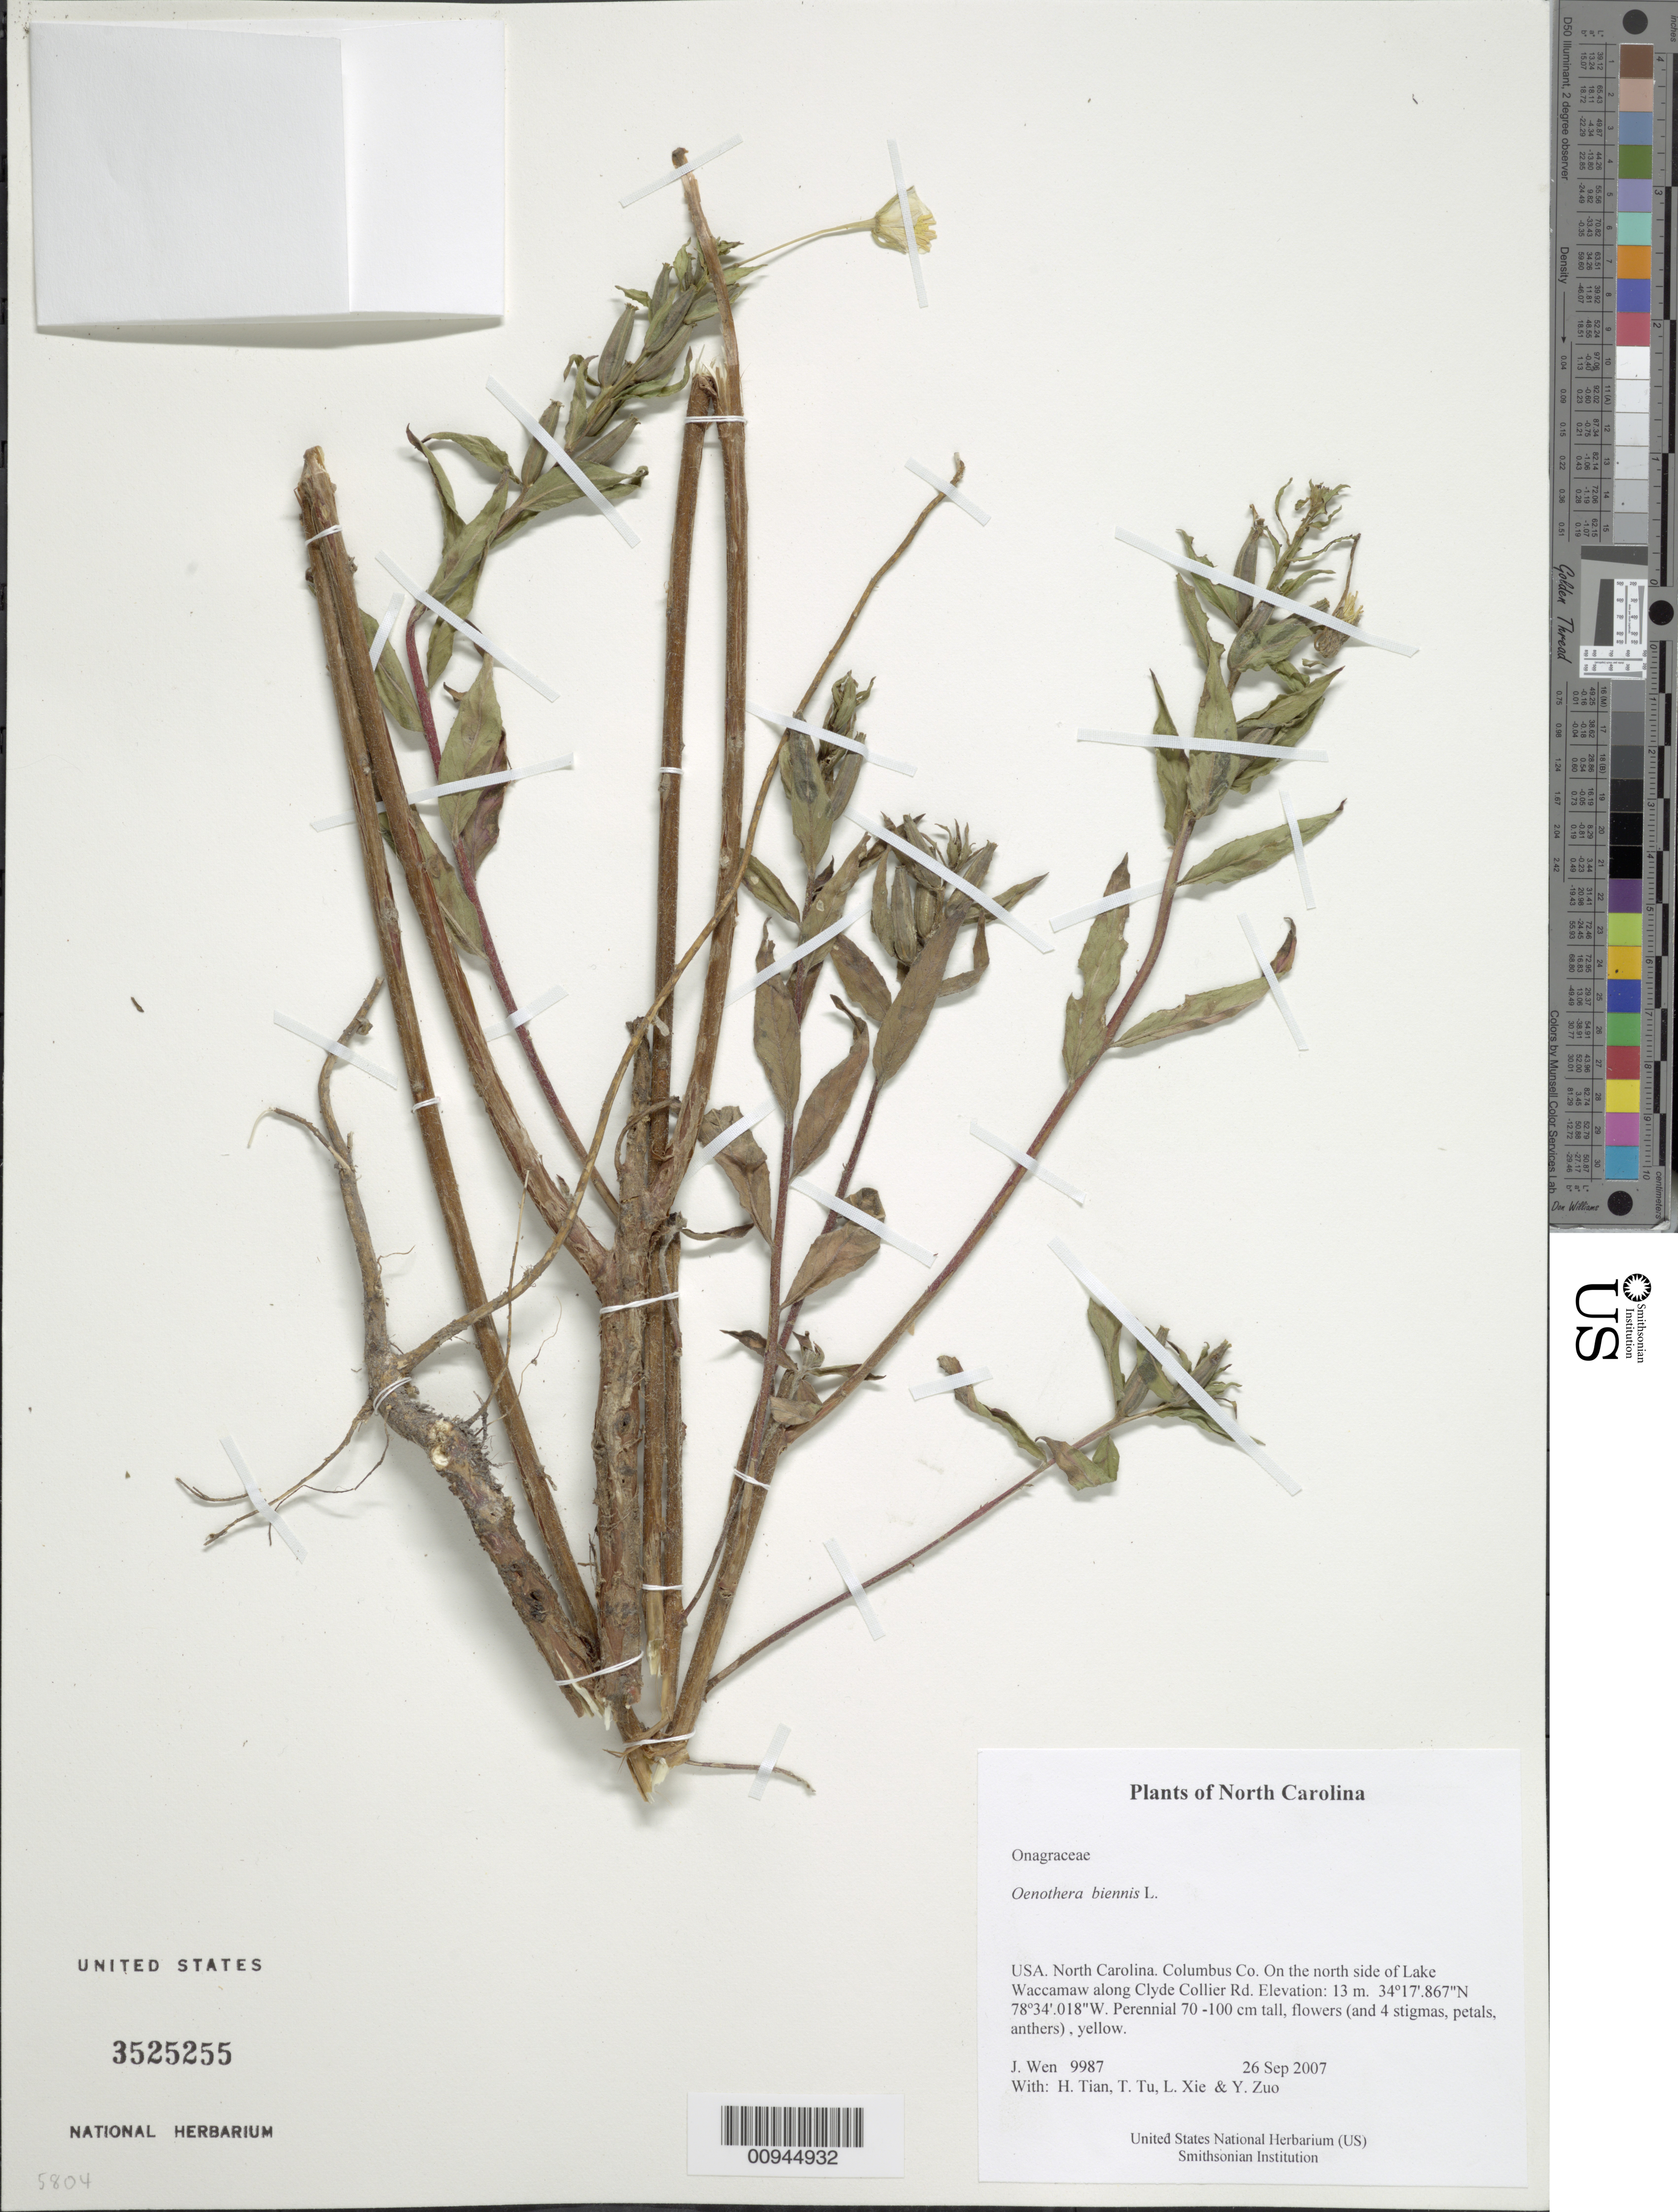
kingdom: Plantae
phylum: Tracheophyta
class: Magnoliopsida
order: Myrtales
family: Onagraceae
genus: Oenothera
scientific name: Oenothera biennis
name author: L.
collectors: J. Wen, H. Tian, T. Tu, L. Xie & Y. Zuo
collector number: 9987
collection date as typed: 26 Sep 2007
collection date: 2007-09-26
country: United States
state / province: North Carolina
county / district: Columbus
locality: On the north side of Lake Waccamaw along Clyde Collier Rd.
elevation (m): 13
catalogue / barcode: US 3525255